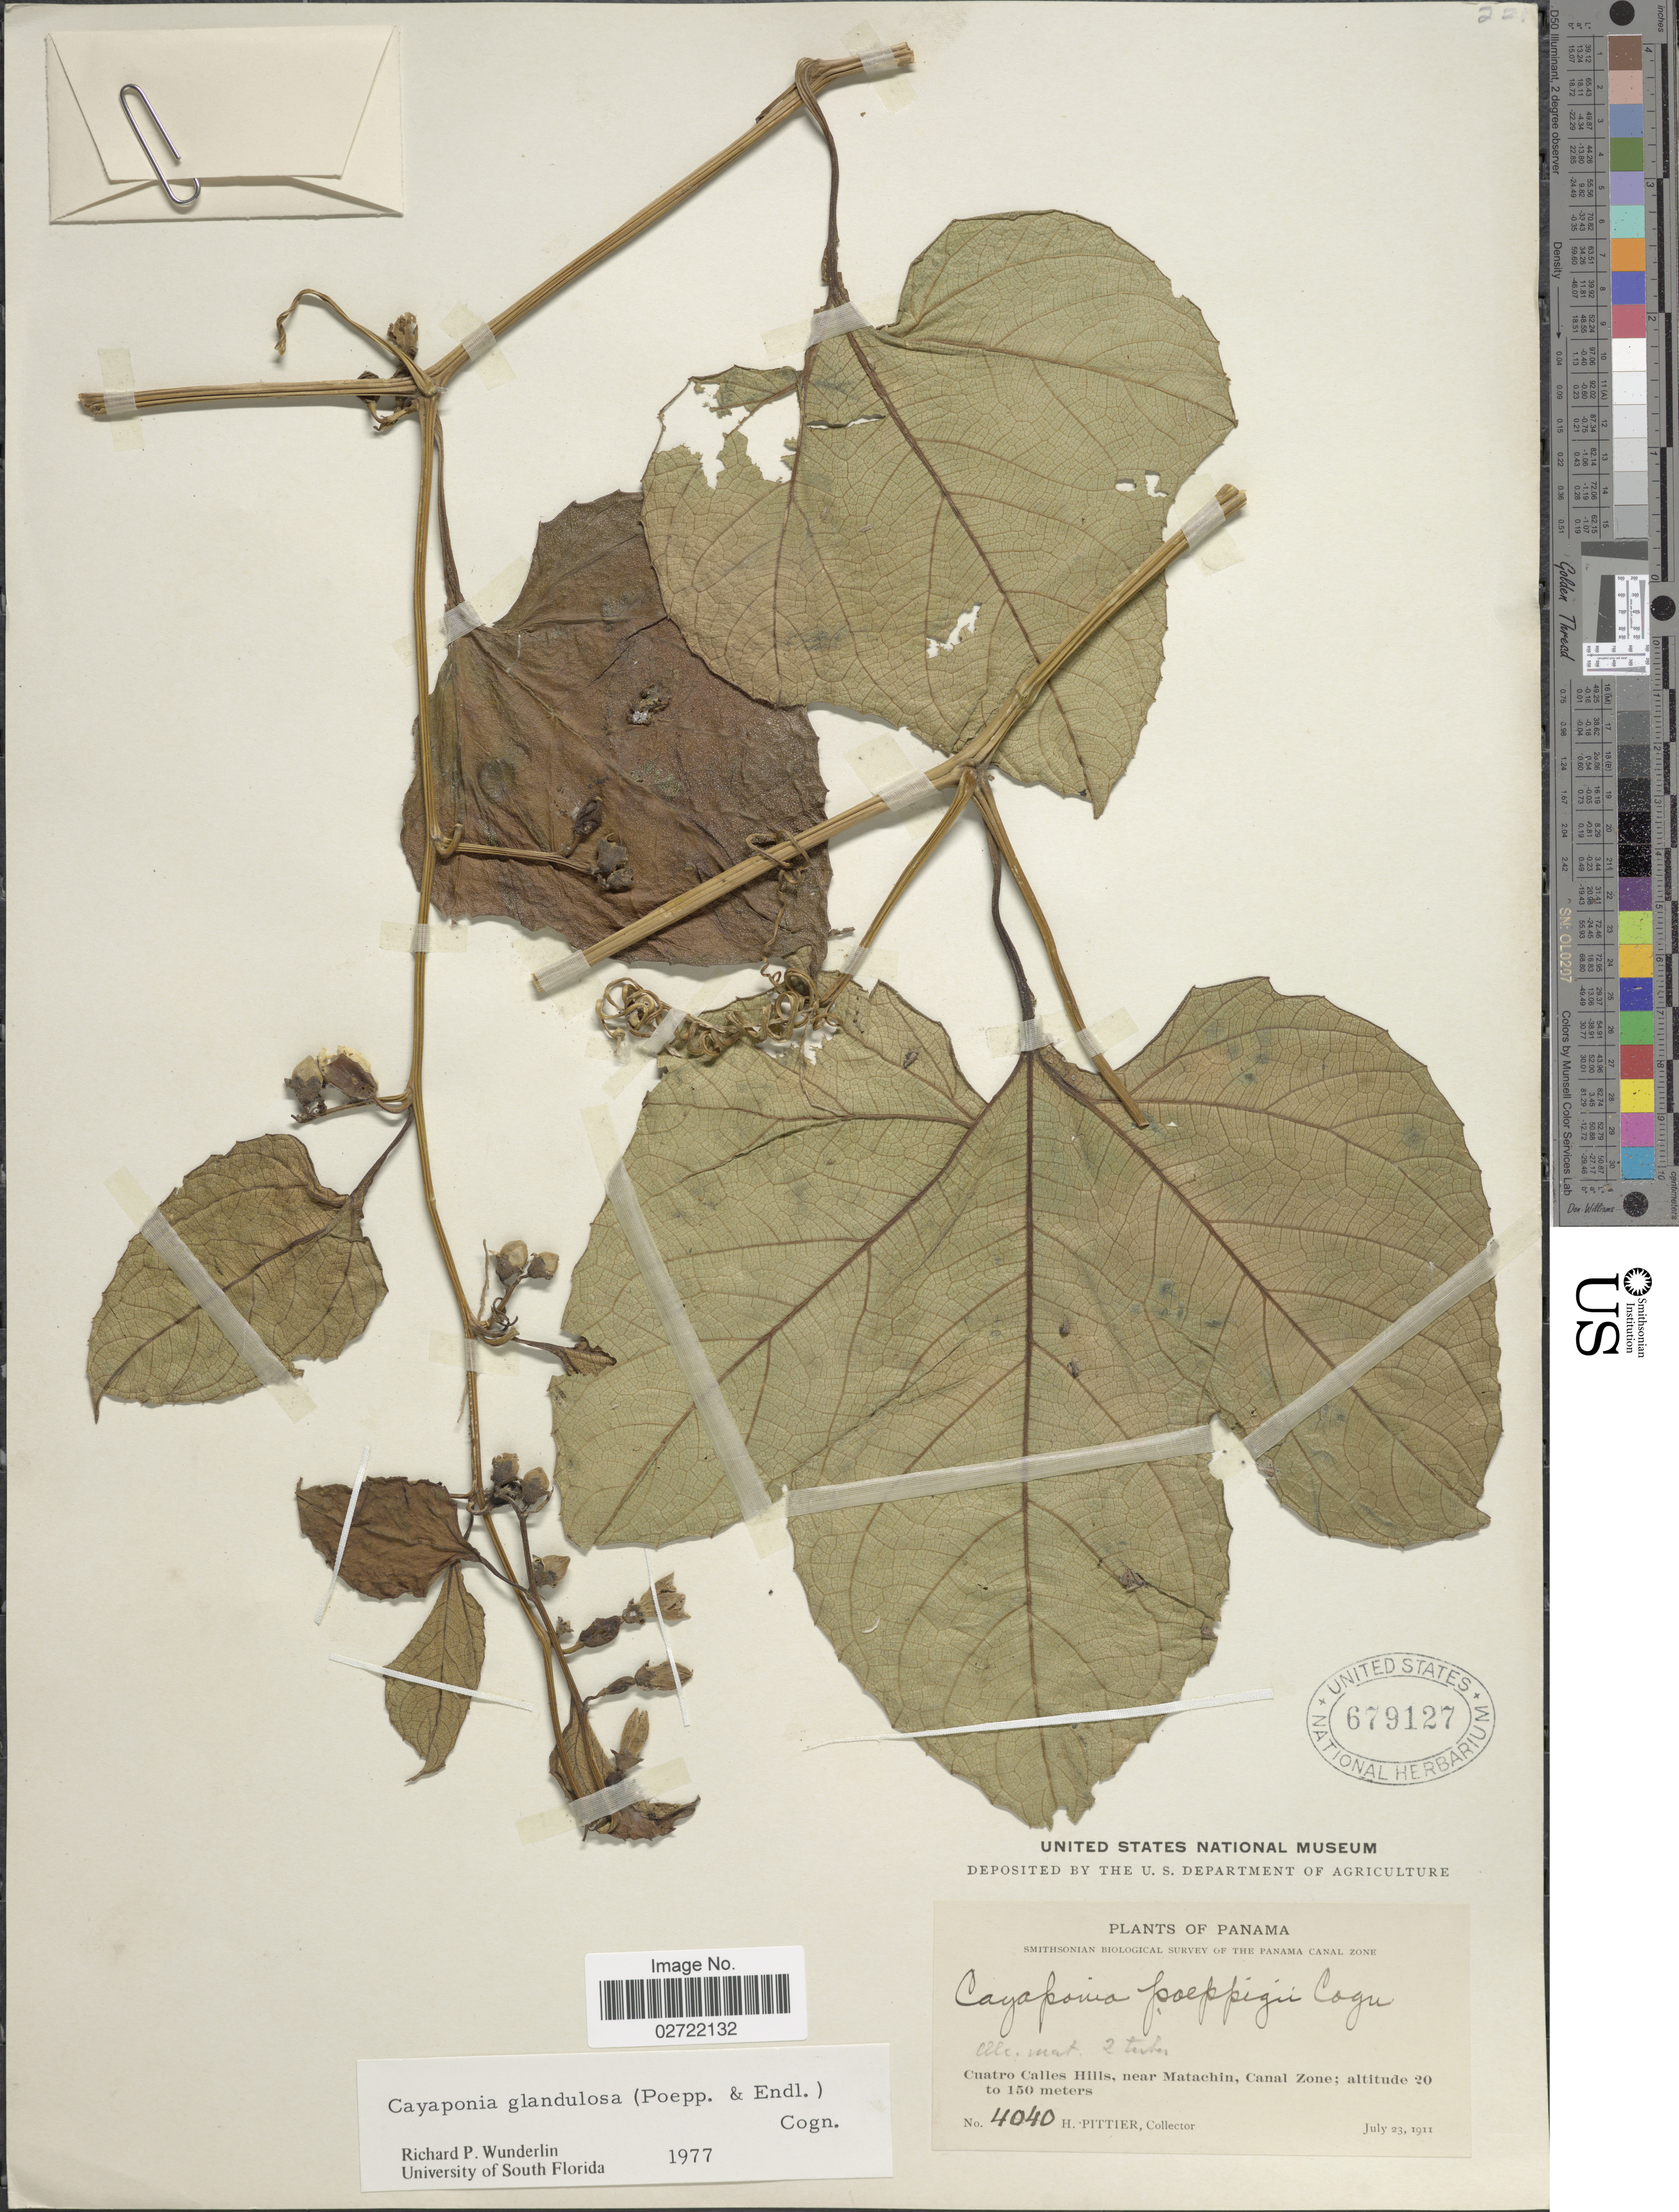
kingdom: Plantae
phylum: Tracheophyta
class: Magnoliopsida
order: Cucurbitales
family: Cucurbitaceae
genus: Cayaponia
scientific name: Cayaponia glandulosa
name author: (Poepp. & Endl.) Cogn.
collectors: H. F. Pittier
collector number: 4040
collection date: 1911-07-23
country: Panama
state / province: Colón / Panamá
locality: Cuatro Calles Hills, near Matachin, Canal Zone.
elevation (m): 20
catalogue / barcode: US 679127